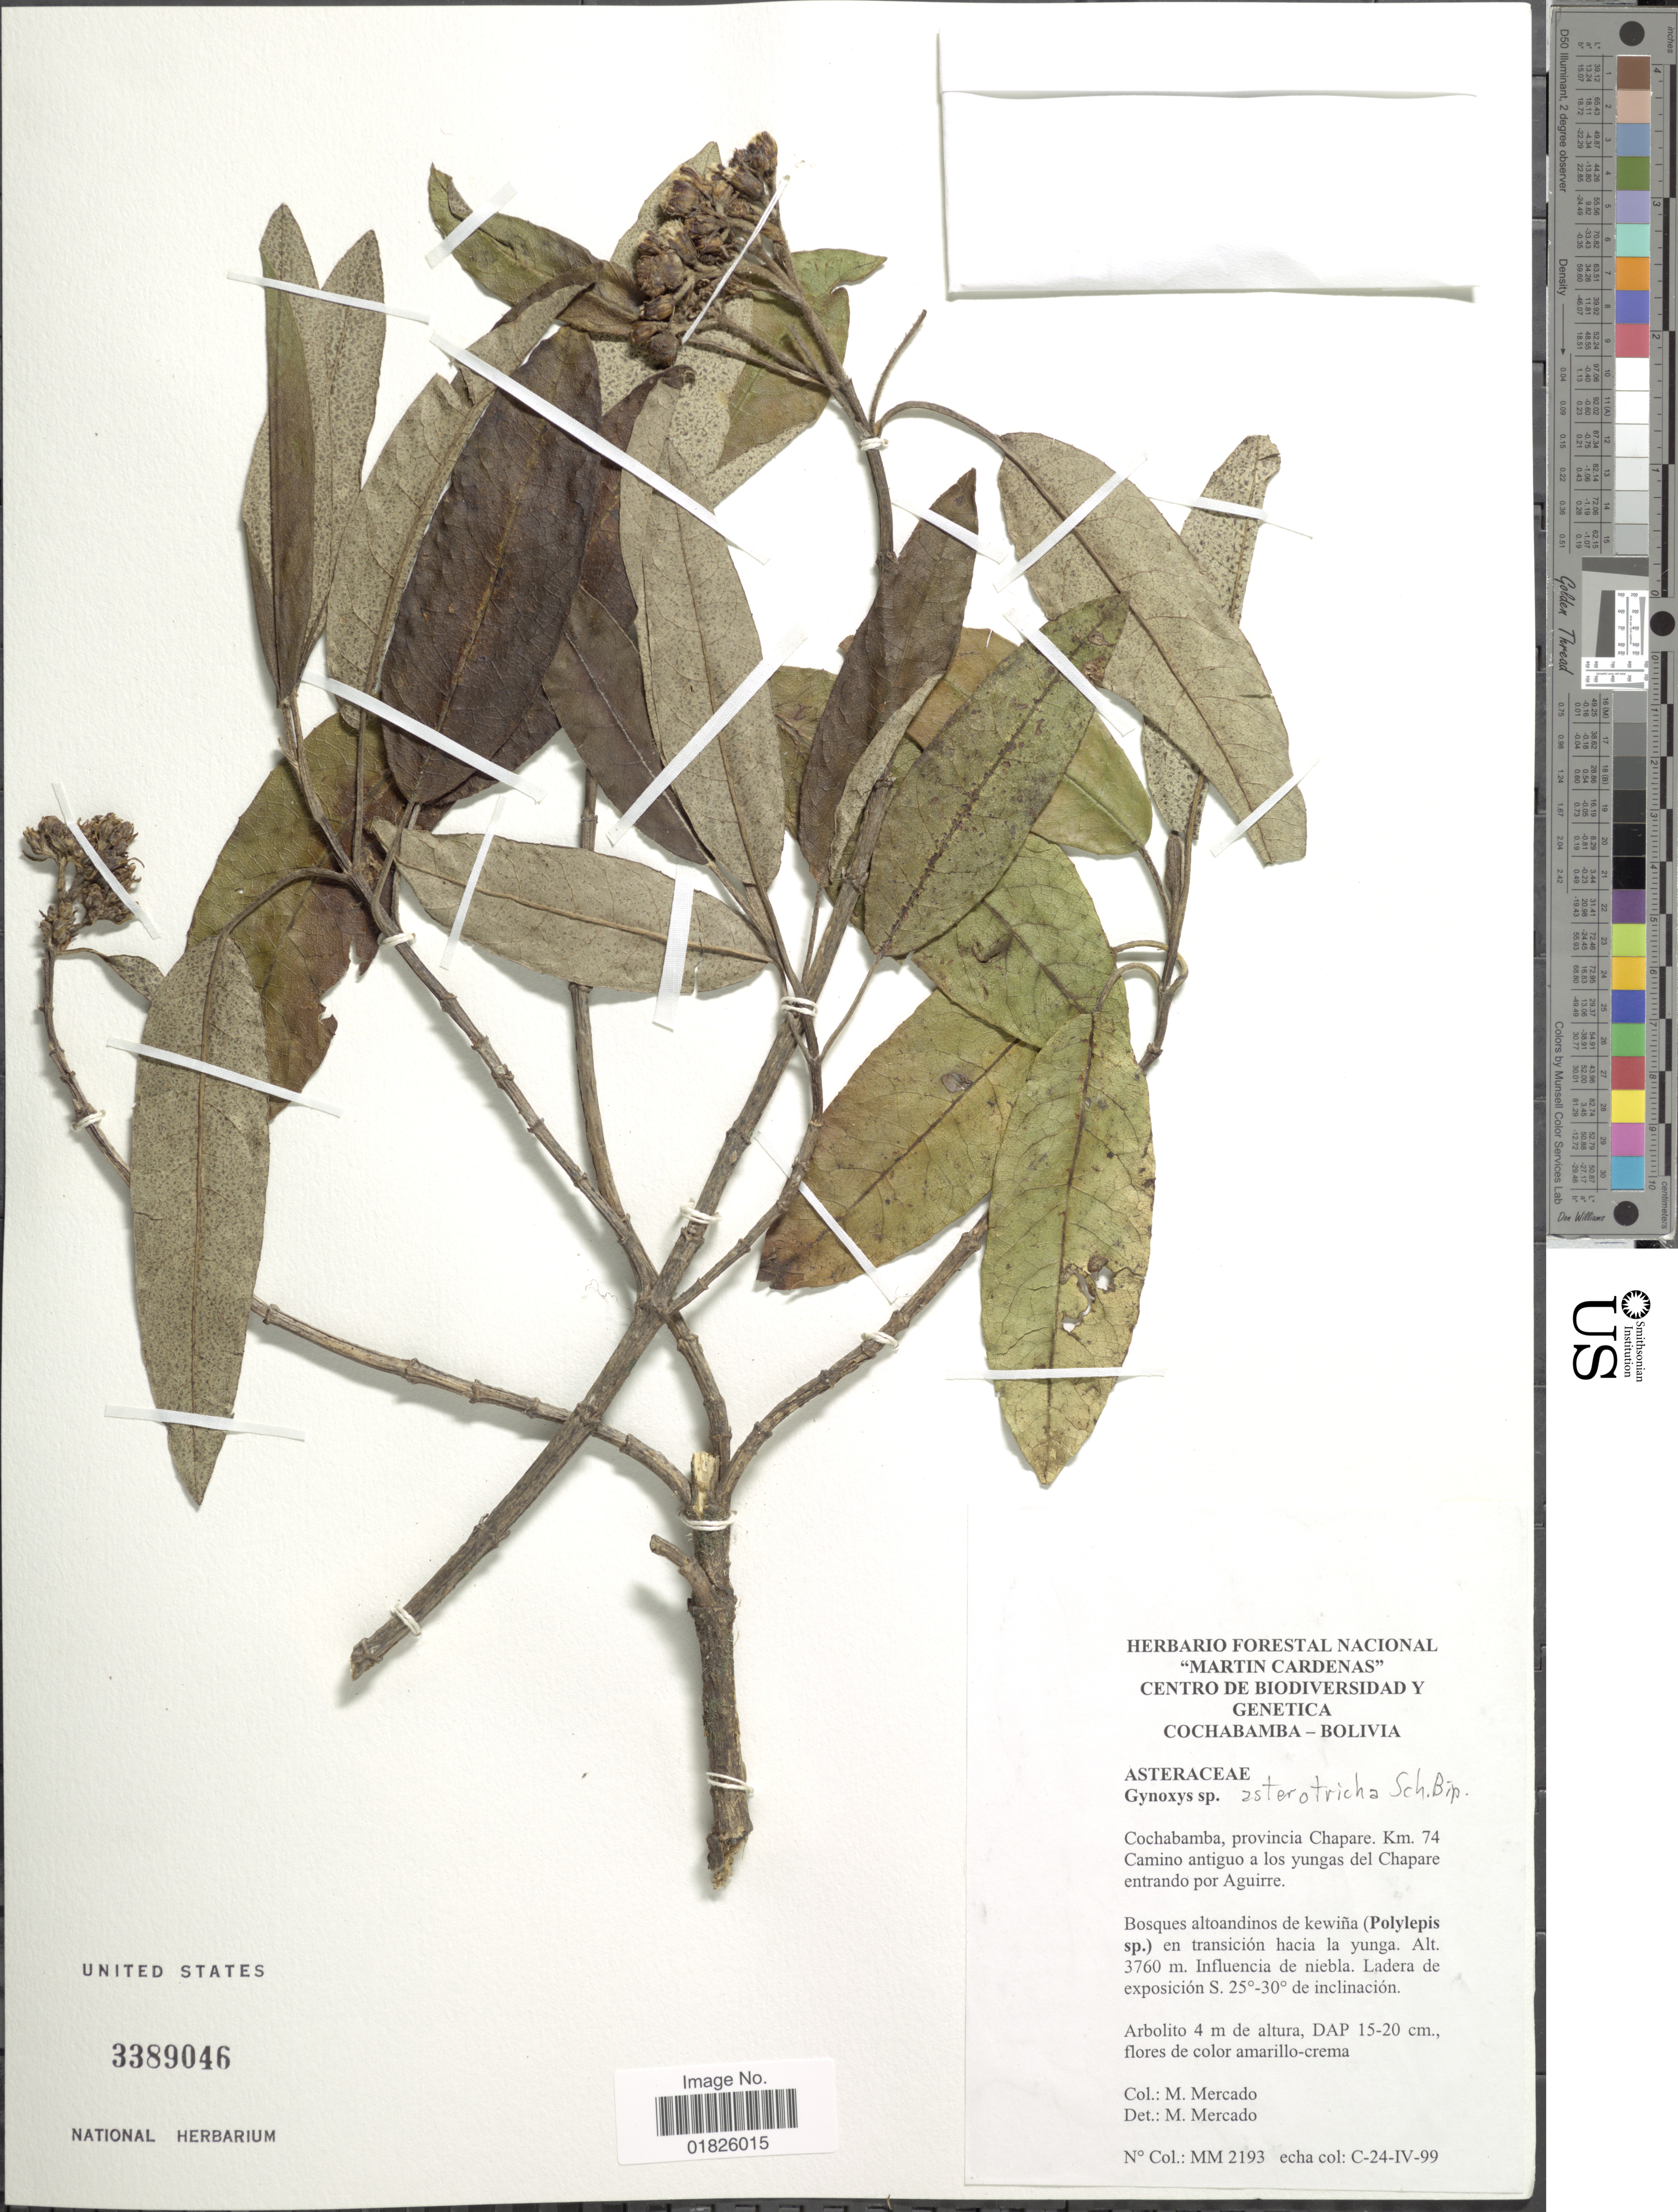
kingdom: Plantae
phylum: Tracheophyta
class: Magnoliopsida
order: Asterales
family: Asteraceae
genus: Gynoxys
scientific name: Gynoxys asterotricha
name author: Sch. Bip.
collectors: M. Mercado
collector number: MM2193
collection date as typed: Transcribed d/m/y: 24/4/99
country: Bolivia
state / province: Cochabamba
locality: Cochabamba, provincia Chapare, Km. 74. Camino antiguo a los yungas del Chapare entrando por Aguirre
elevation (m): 3760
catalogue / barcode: US 3389046